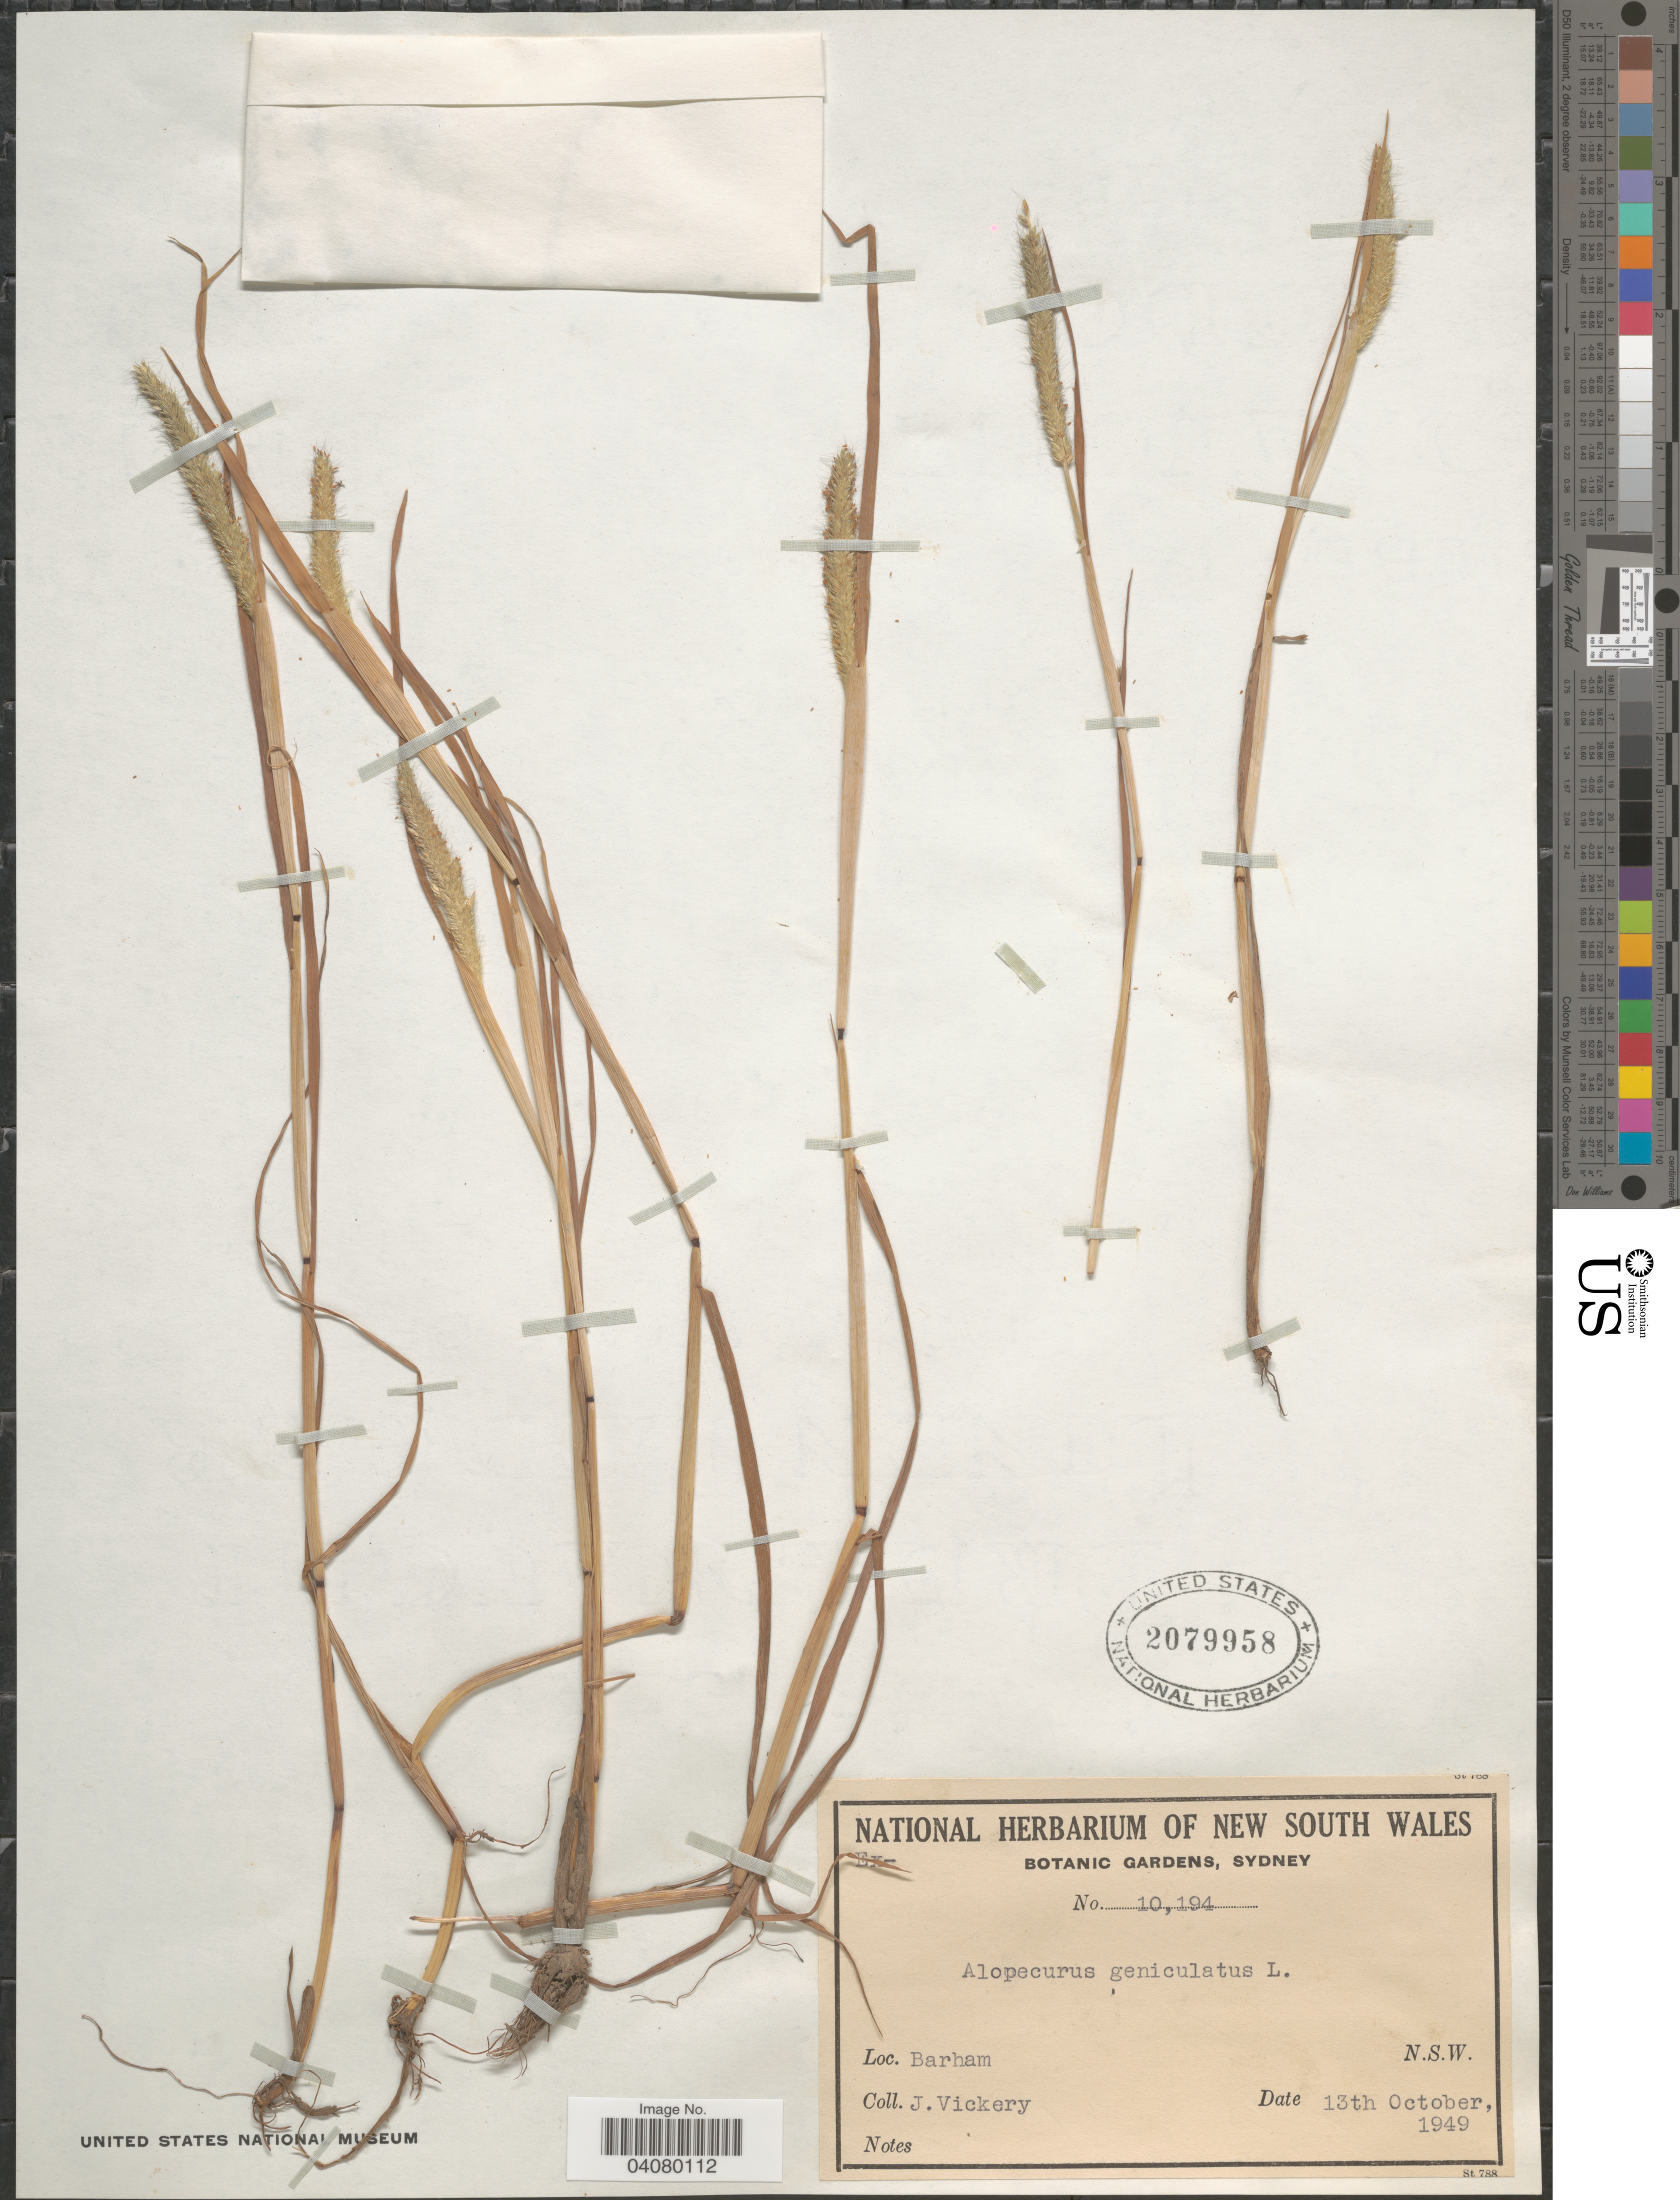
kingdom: Plantae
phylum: Tracheophyta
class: Liliopsida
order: Poales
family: Poaceae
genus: Alopecurus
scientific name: Alopecurus geniculatus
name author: L.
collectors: J. Vickery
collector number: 10194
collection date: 1949-10-13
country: Australia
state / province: New South Wales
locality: Barham. N.S.W.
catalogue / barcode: US 2079958